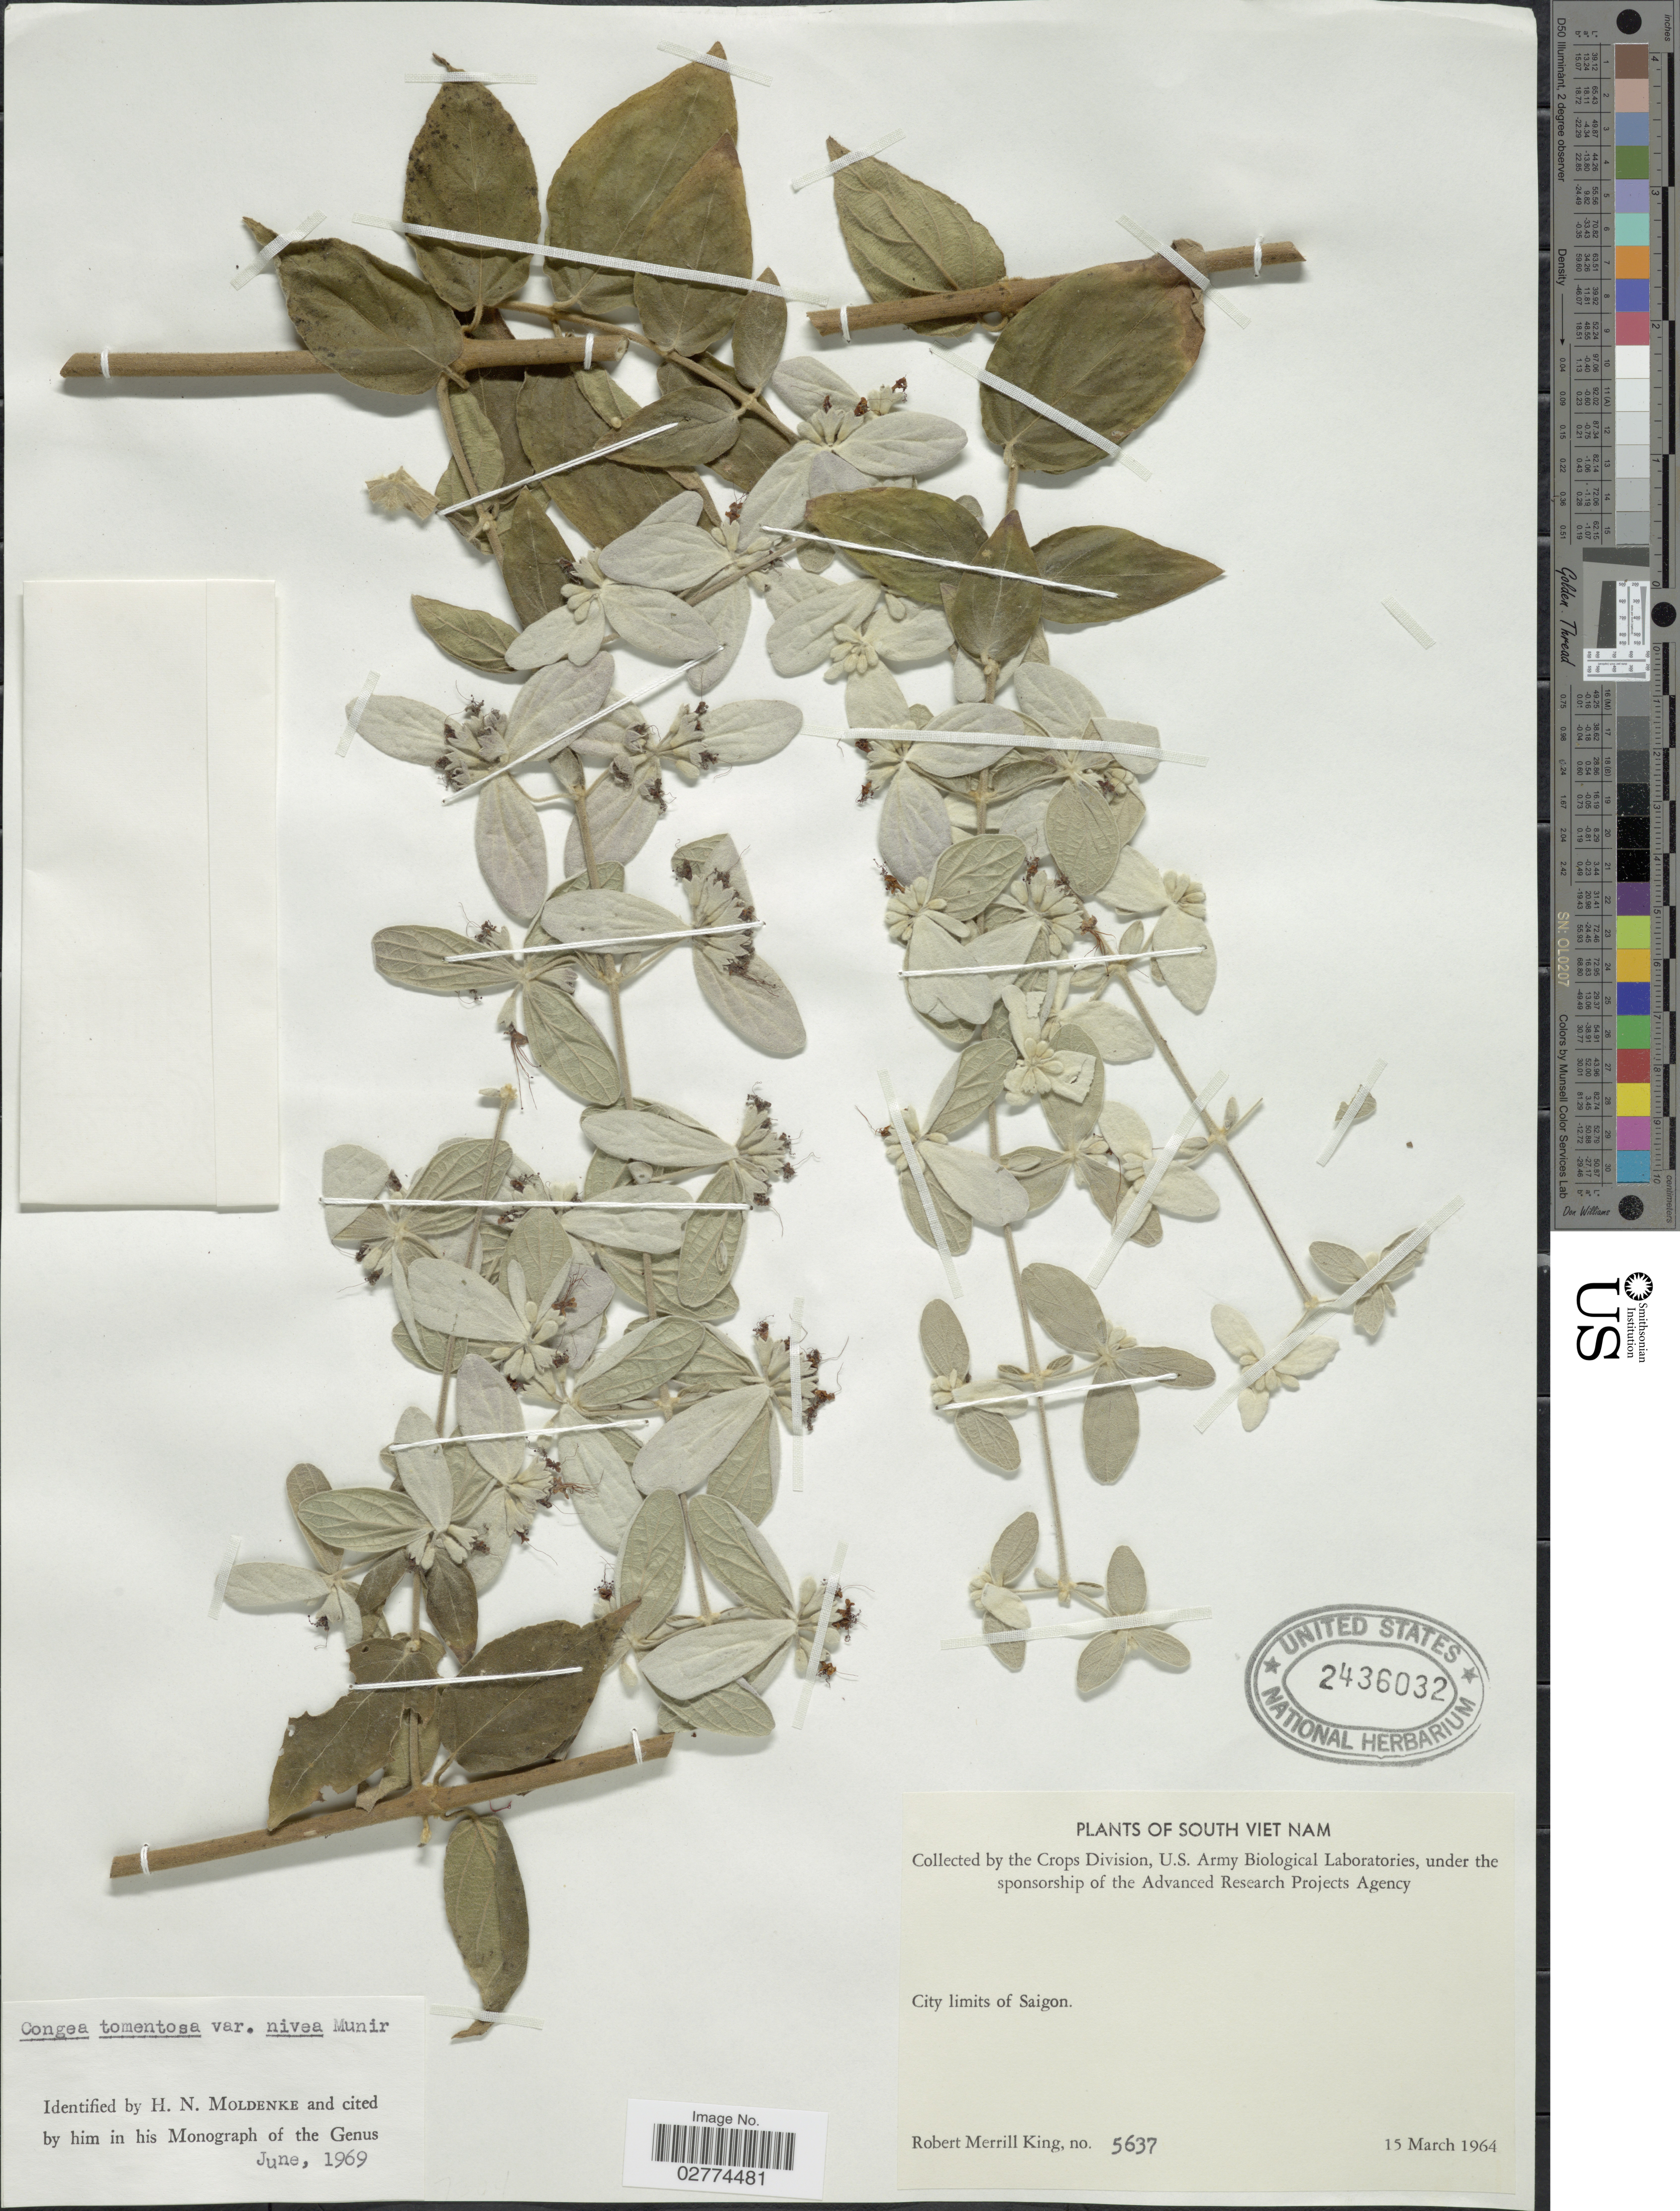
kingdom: Plantae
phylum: Tracheophyta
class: Magnoliopsida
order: Lamiales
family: Lamiaceae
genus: Congea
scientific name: Congea tomentosa var. nivea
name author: Munir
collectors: R. M. King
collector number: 5637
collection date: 1964-03-15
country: Vietnam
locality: South Viet Nam. City limits of Saigon.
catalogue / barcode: US 2436032